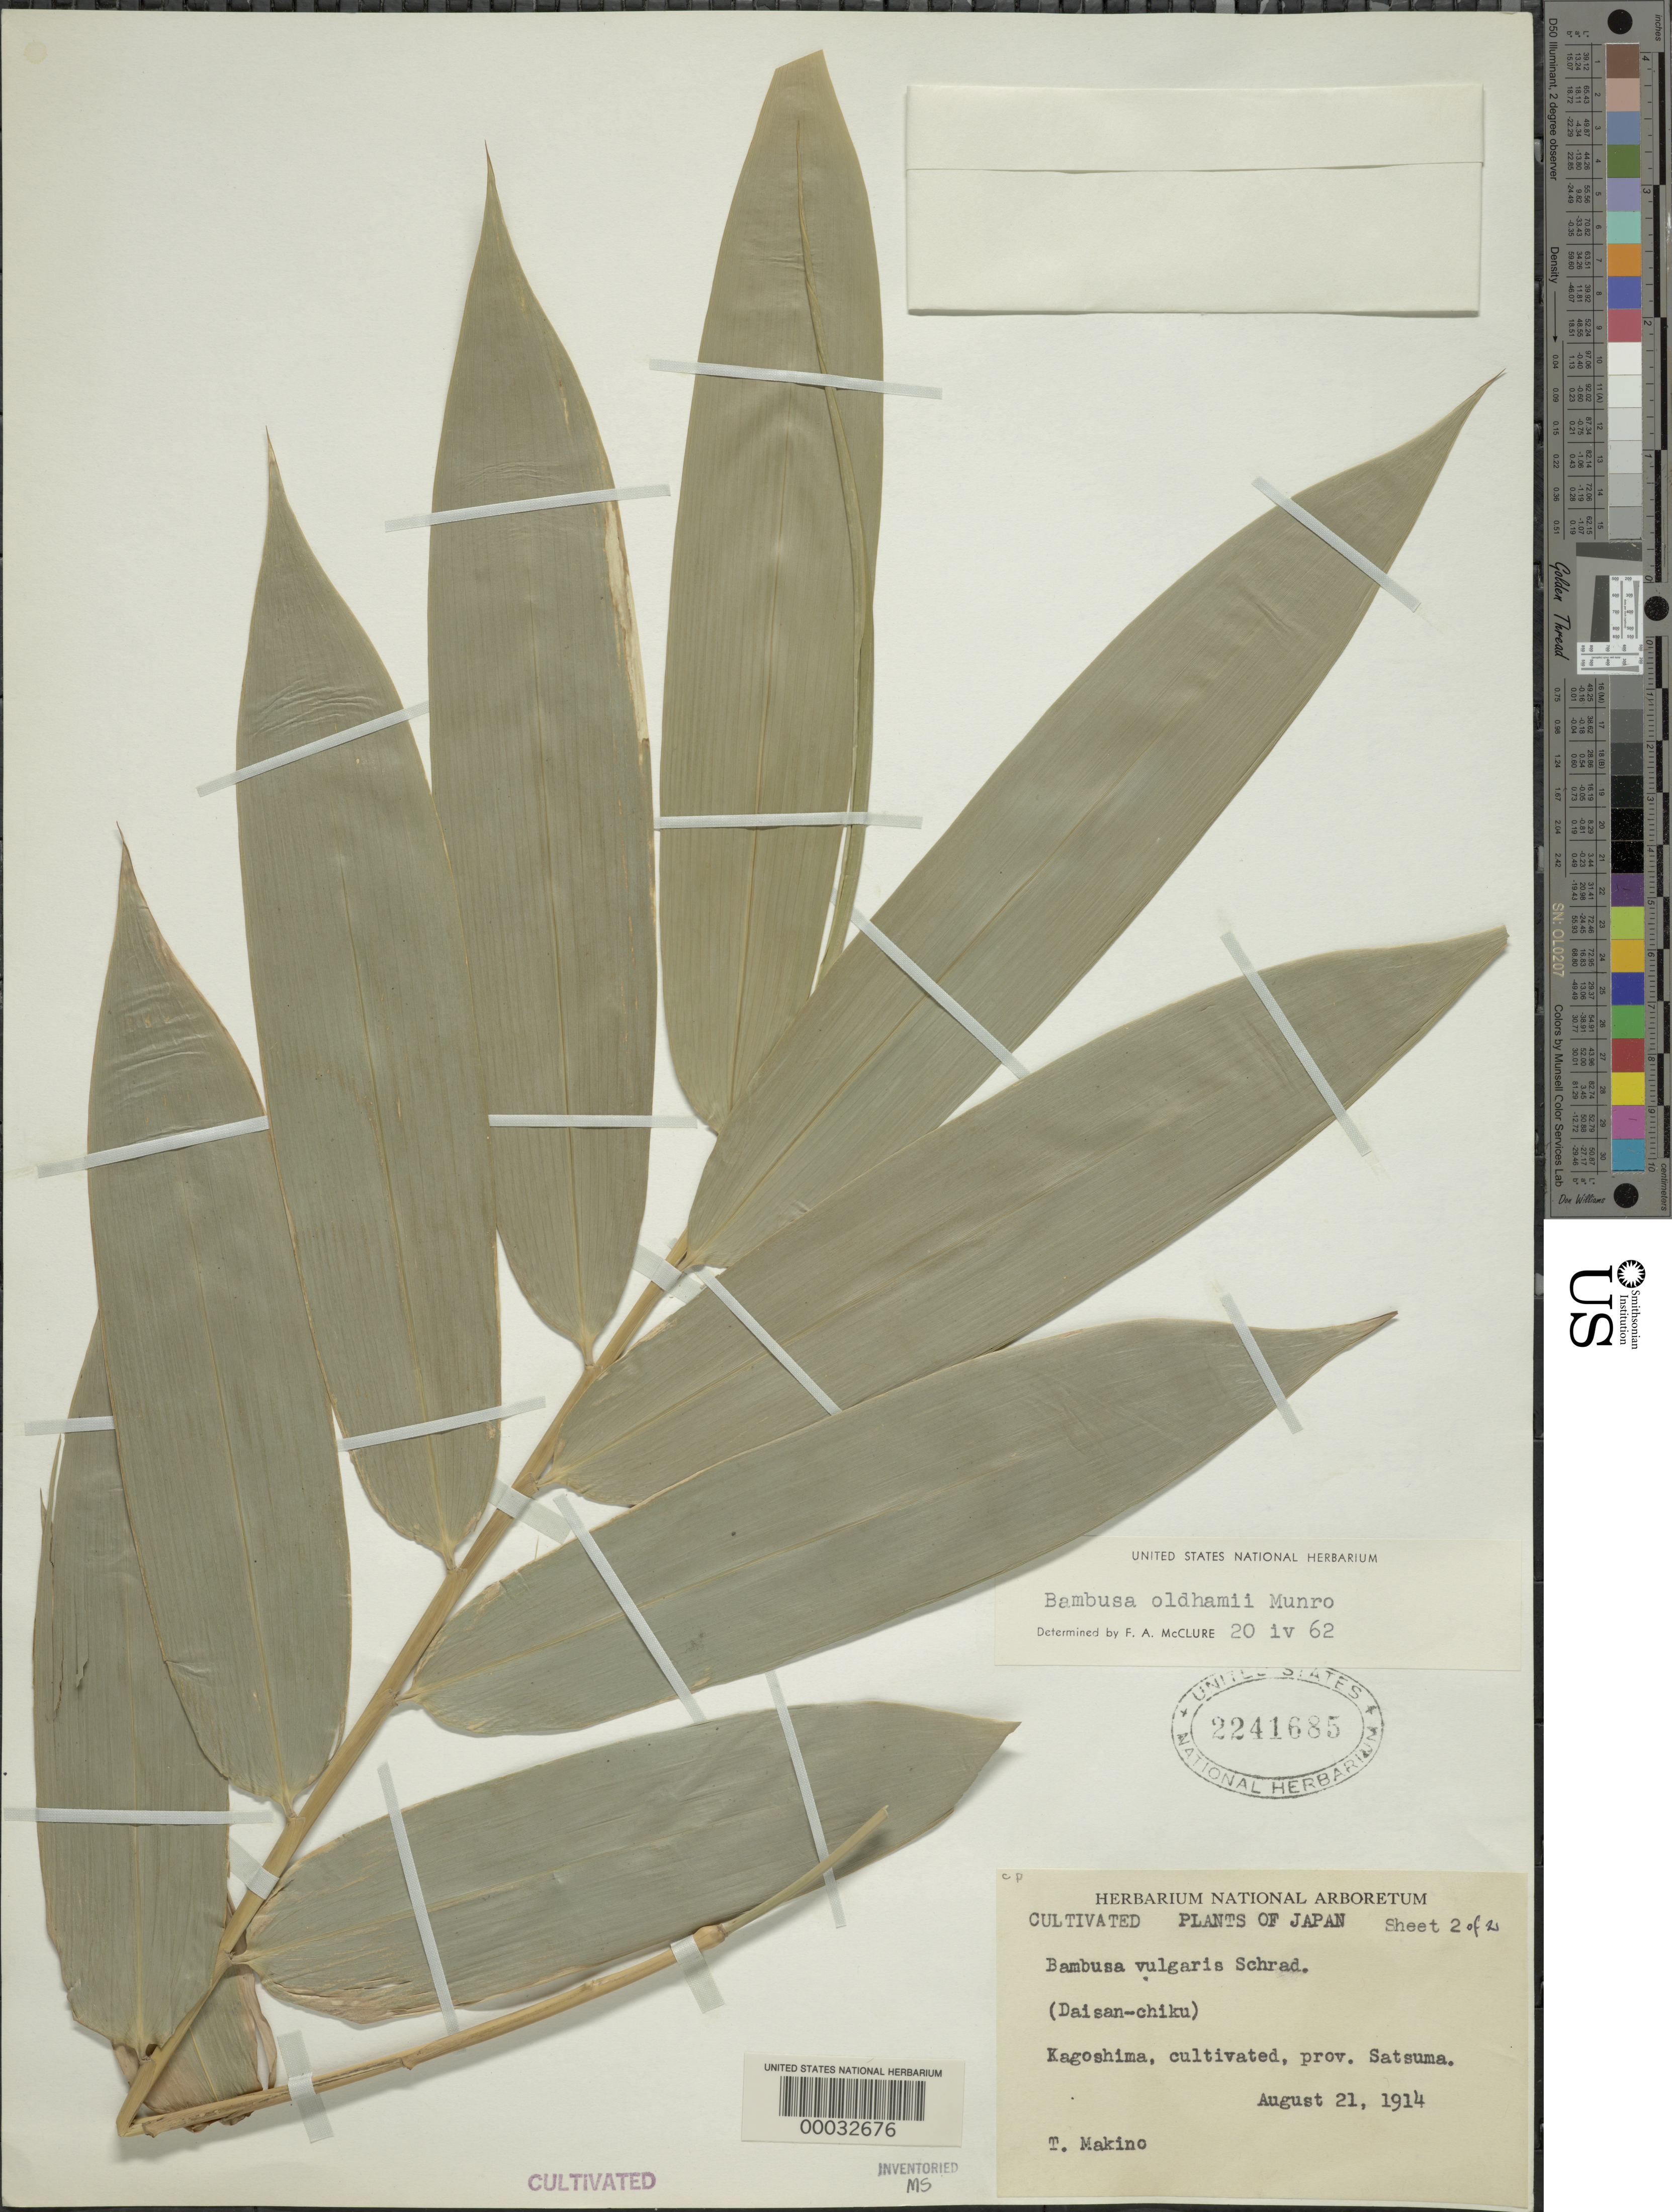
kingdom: Plantae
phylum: Tracheophyta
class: Liliopsida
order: Poales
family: Poaceae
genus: Bambusa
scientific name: Bambusa oldhamii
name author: Munro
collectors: T. Makino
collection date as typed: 21 Aug 1914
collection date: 1914-08-21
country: Japan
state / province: Kagosima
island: Kyushu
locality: Satsuma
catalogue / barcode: US 2241685